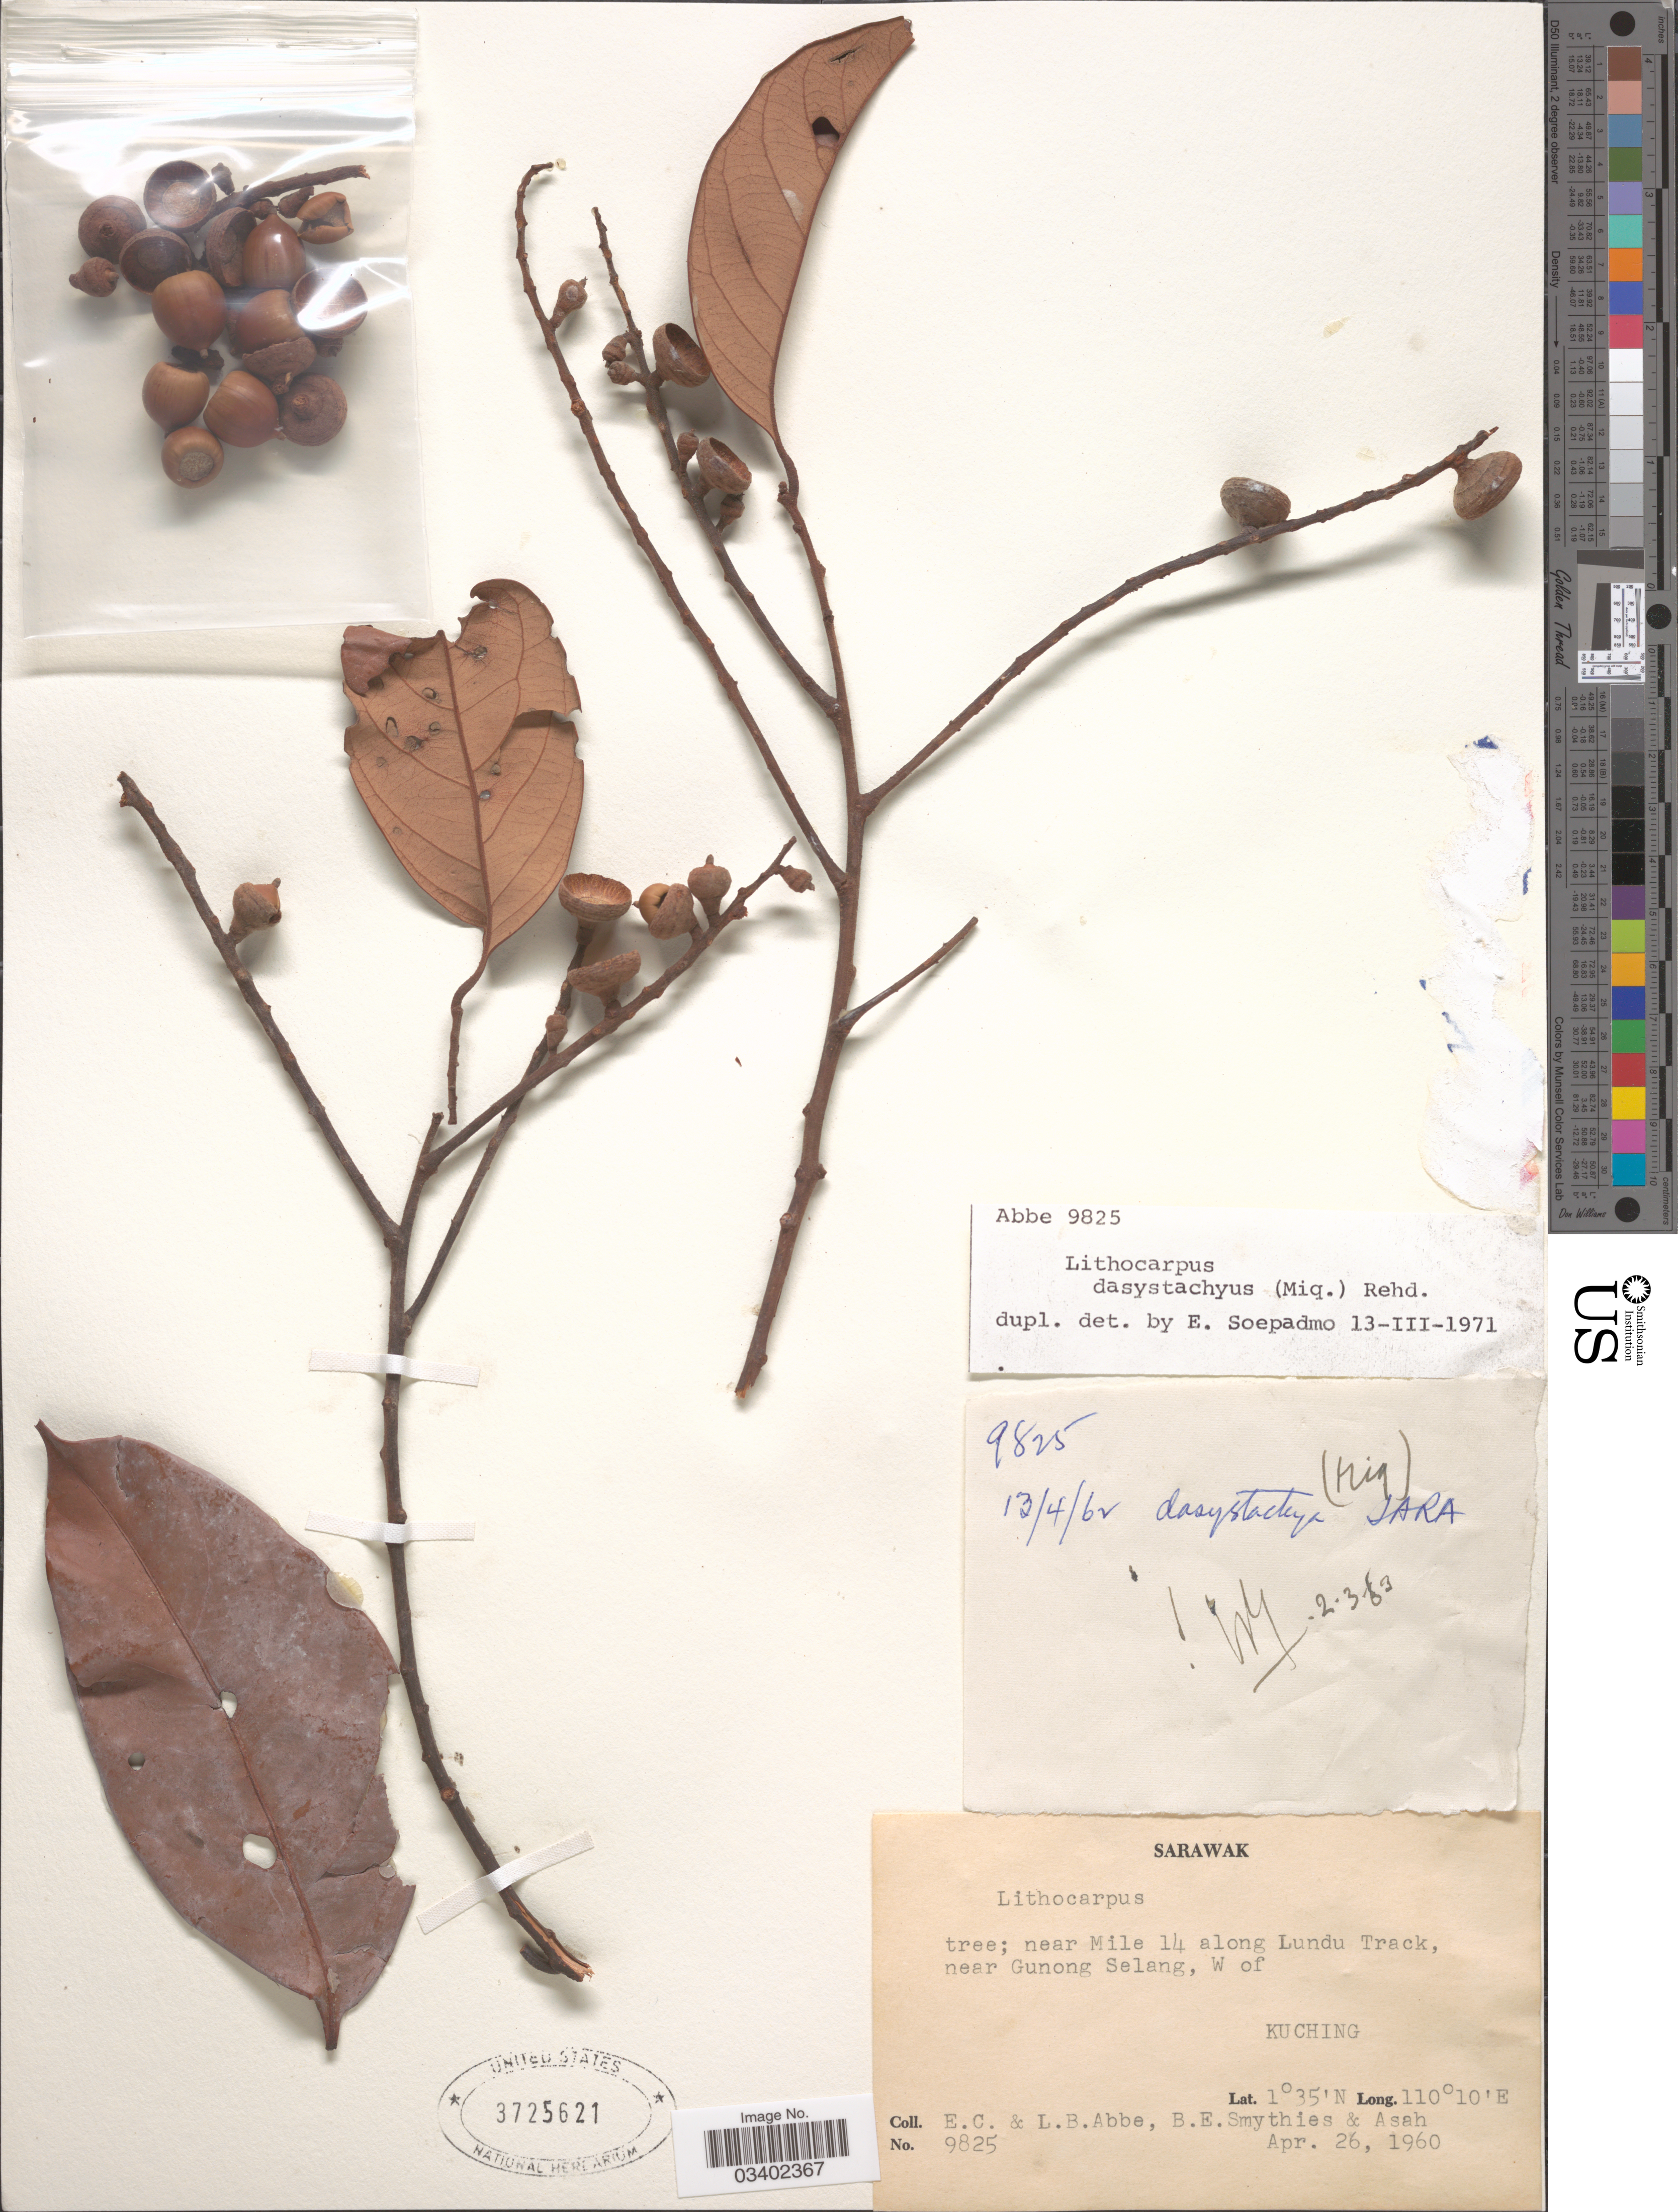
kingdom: Plantae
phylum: Tracheophyta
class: Magnoliopsida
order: Fagales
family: Fagaceae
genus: Lithocarpus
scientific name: Lithocarpus dasystachyus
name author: (Miq.) Rehder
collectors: E. C. Abbe, L. B. Abbe, B.E. Smythies & Asah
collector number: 9825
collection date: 1960-04-26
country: Malaysia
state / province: Sarawak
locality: Near Mile 14 along Lundu Track, near Gunong Selang, W of Kuching.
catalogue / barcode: US 3725621